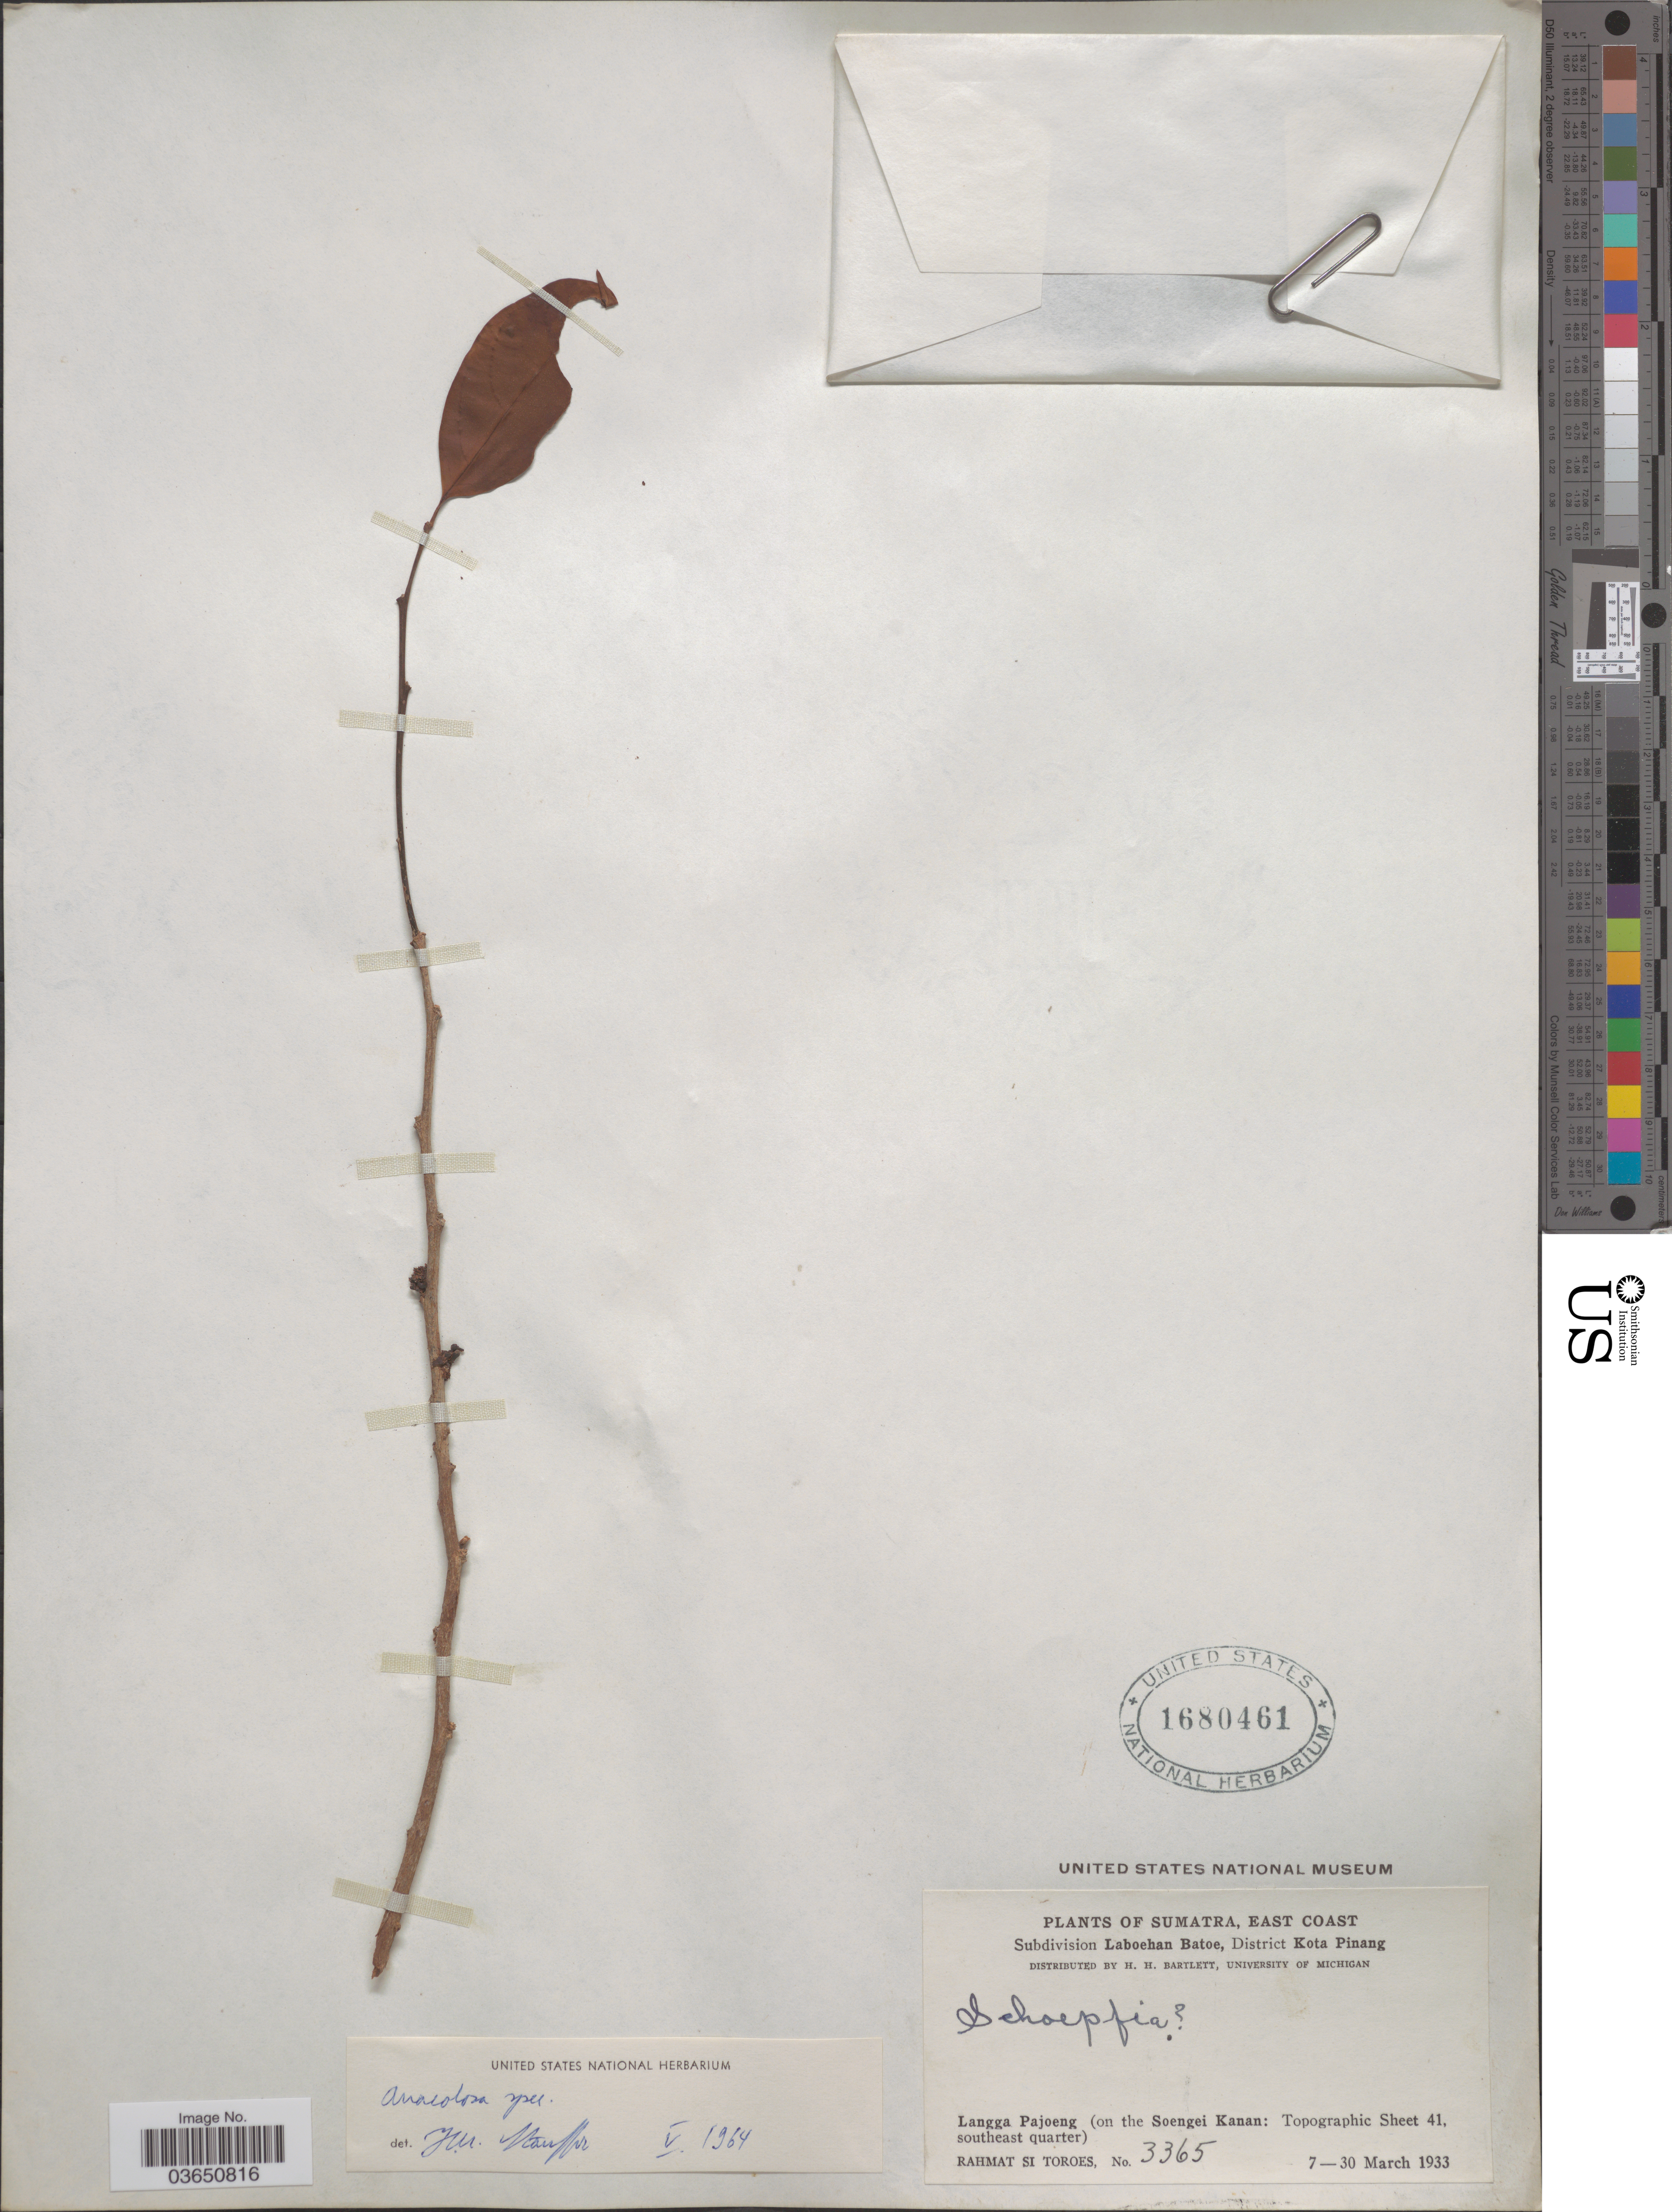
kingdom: Plantae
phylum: Tracheophyta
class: Magnoliopsida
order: Santalales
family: Aptandraceae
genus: Anacolosa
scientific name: Anacolosa sp.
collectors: Rahmat Si Boeea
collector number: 3365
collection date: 1933-03-07/1933-03-30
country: Indonesia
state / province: Sumatra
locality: East Coast. Subdivision Laboehan Batoe, District Kota Pinang. Langga Pajoeng (on the Soengei Kanan: Topographic Sheet 41, southeast quarter).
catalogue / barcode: US 1680461